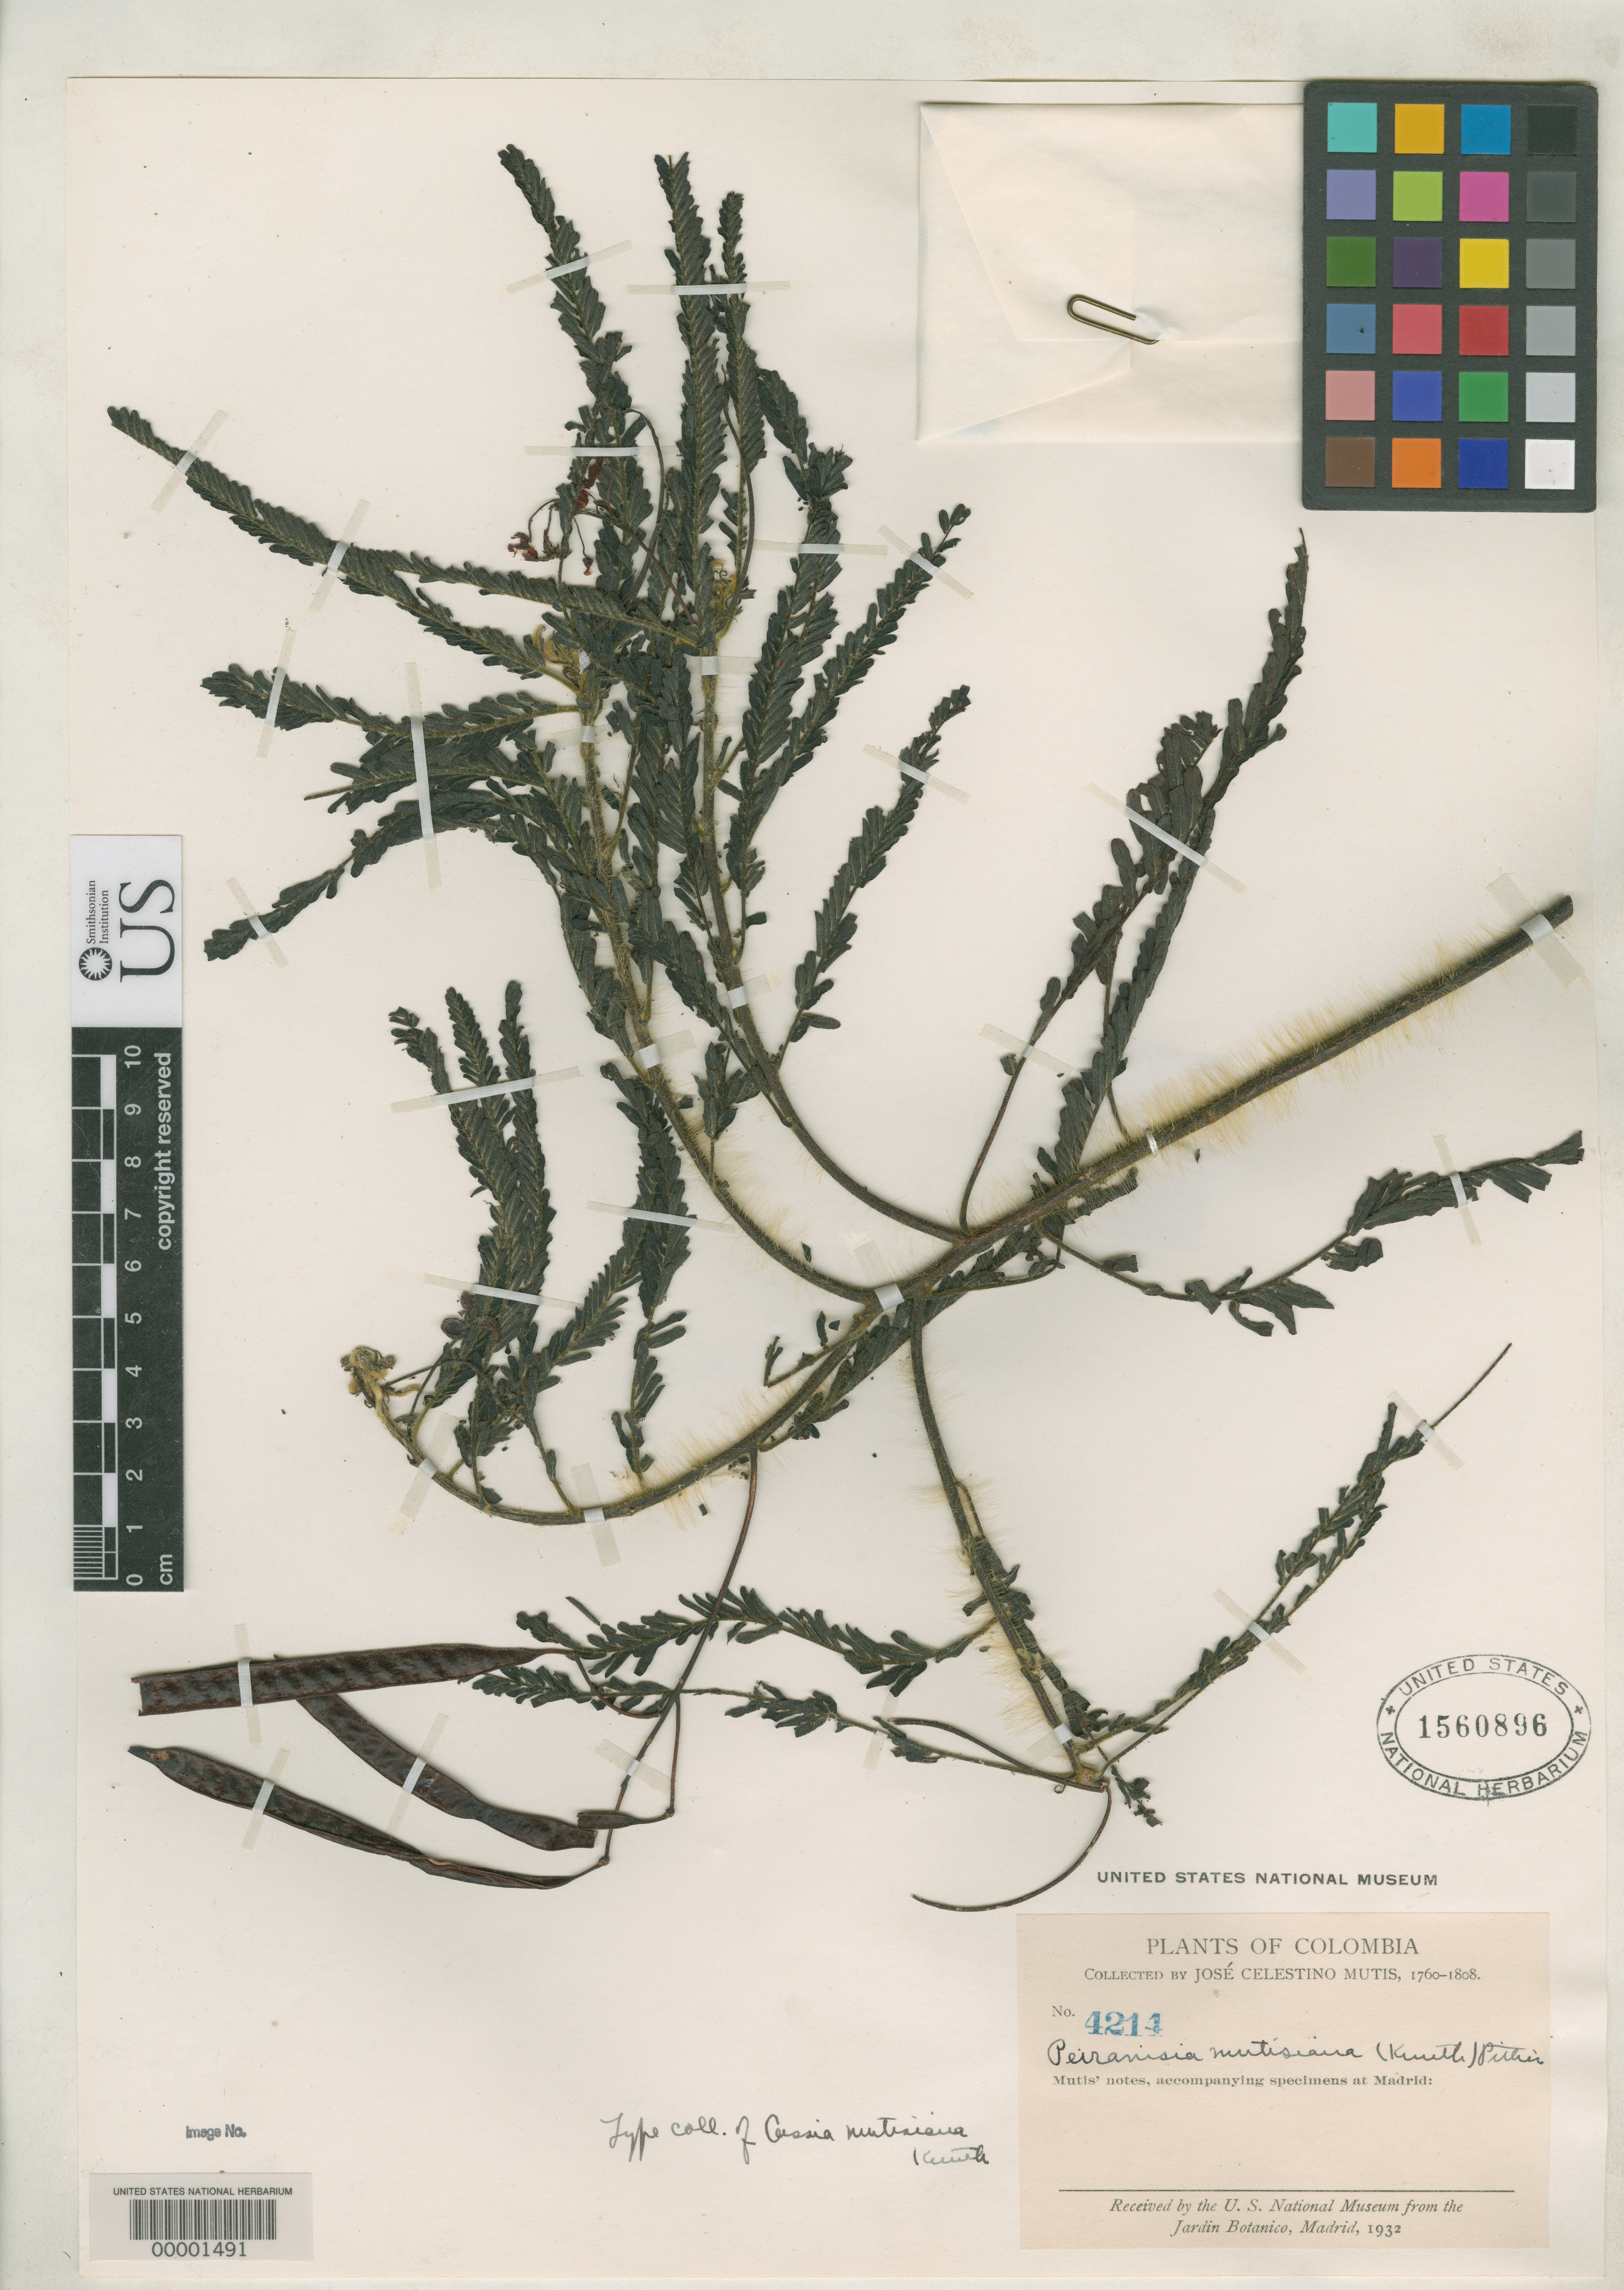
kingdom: Plantae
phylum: Tracheophyta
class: Magnoliopsida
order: Fabales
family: Fabaceae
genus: Cassia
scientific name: Cassia mutisiana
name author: Kunth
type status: Isotype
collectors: J. C. B. Mutis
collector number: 4214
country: Colombia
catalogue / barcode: US 1560896